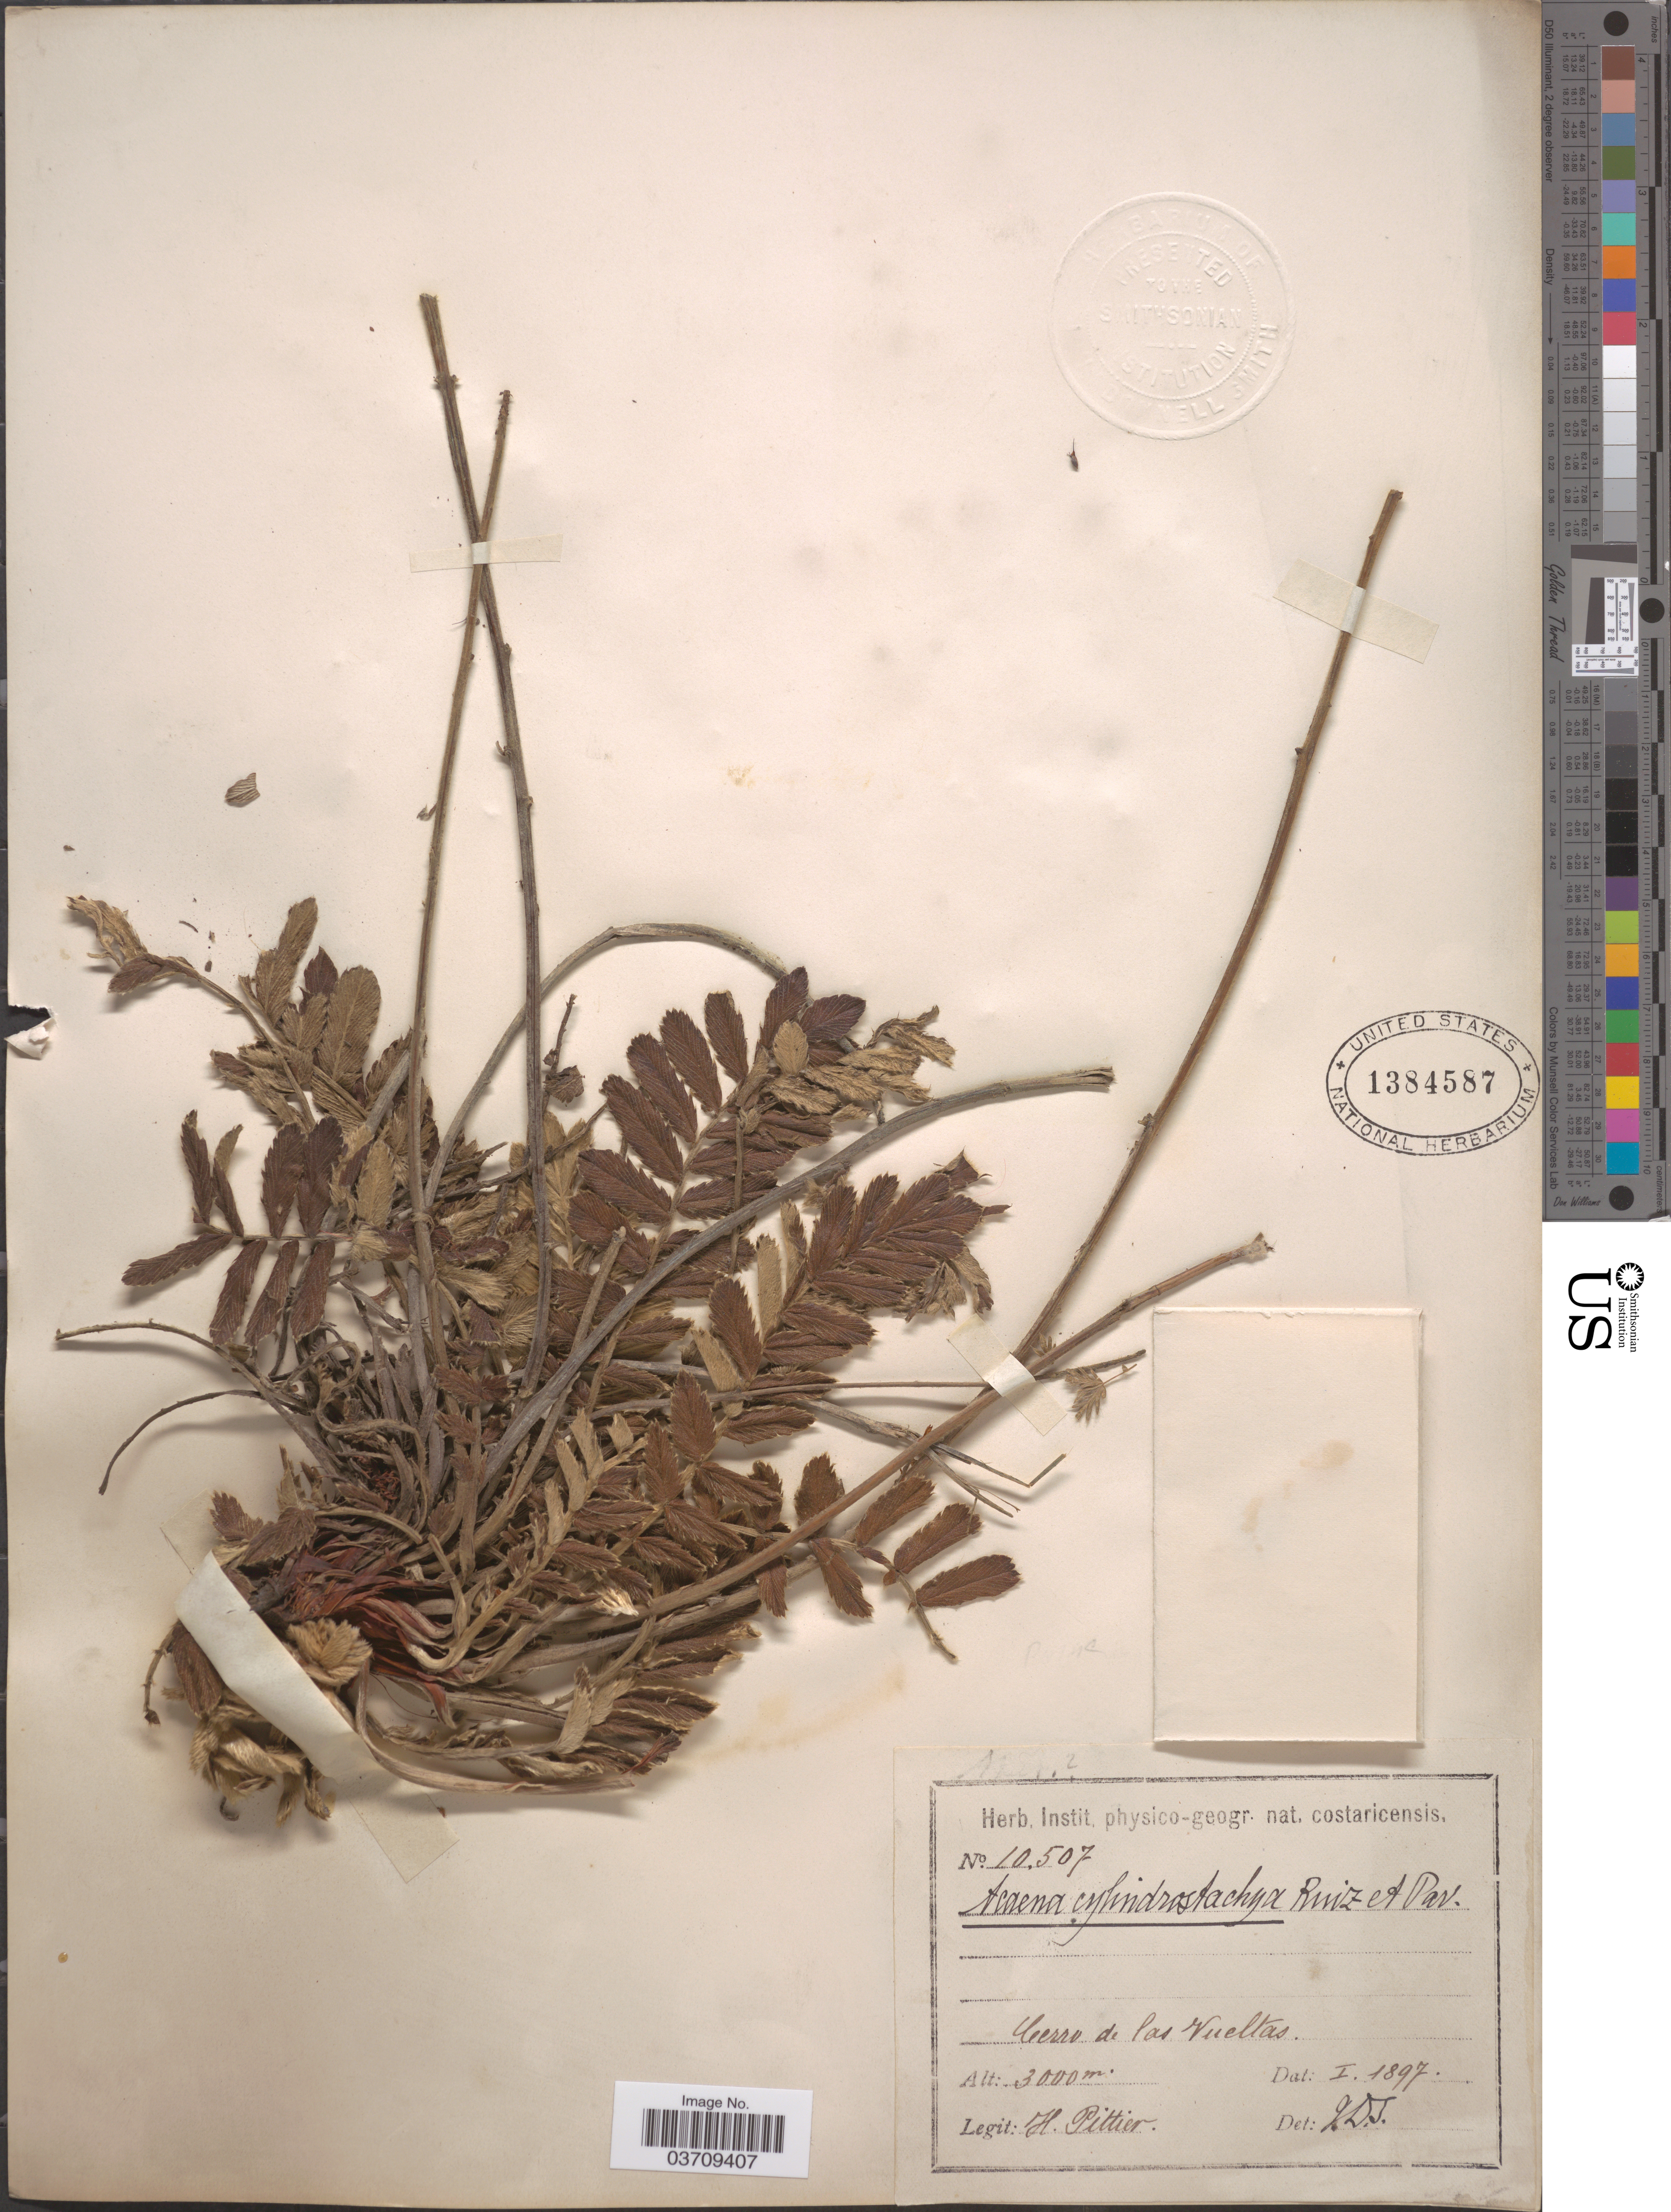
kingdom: Plantae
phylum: Tracheophyta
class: Magnoliopsida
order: Rosales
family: Rosaceae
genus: Acaena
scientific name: Acaena cylindristachya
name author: Ruiz & Pav.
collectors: H. F. Pittier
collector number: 10507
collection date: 1897-01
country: Costa Rica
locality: Cerro de las Vueltas.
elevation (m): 3000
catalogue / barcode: US 1384587